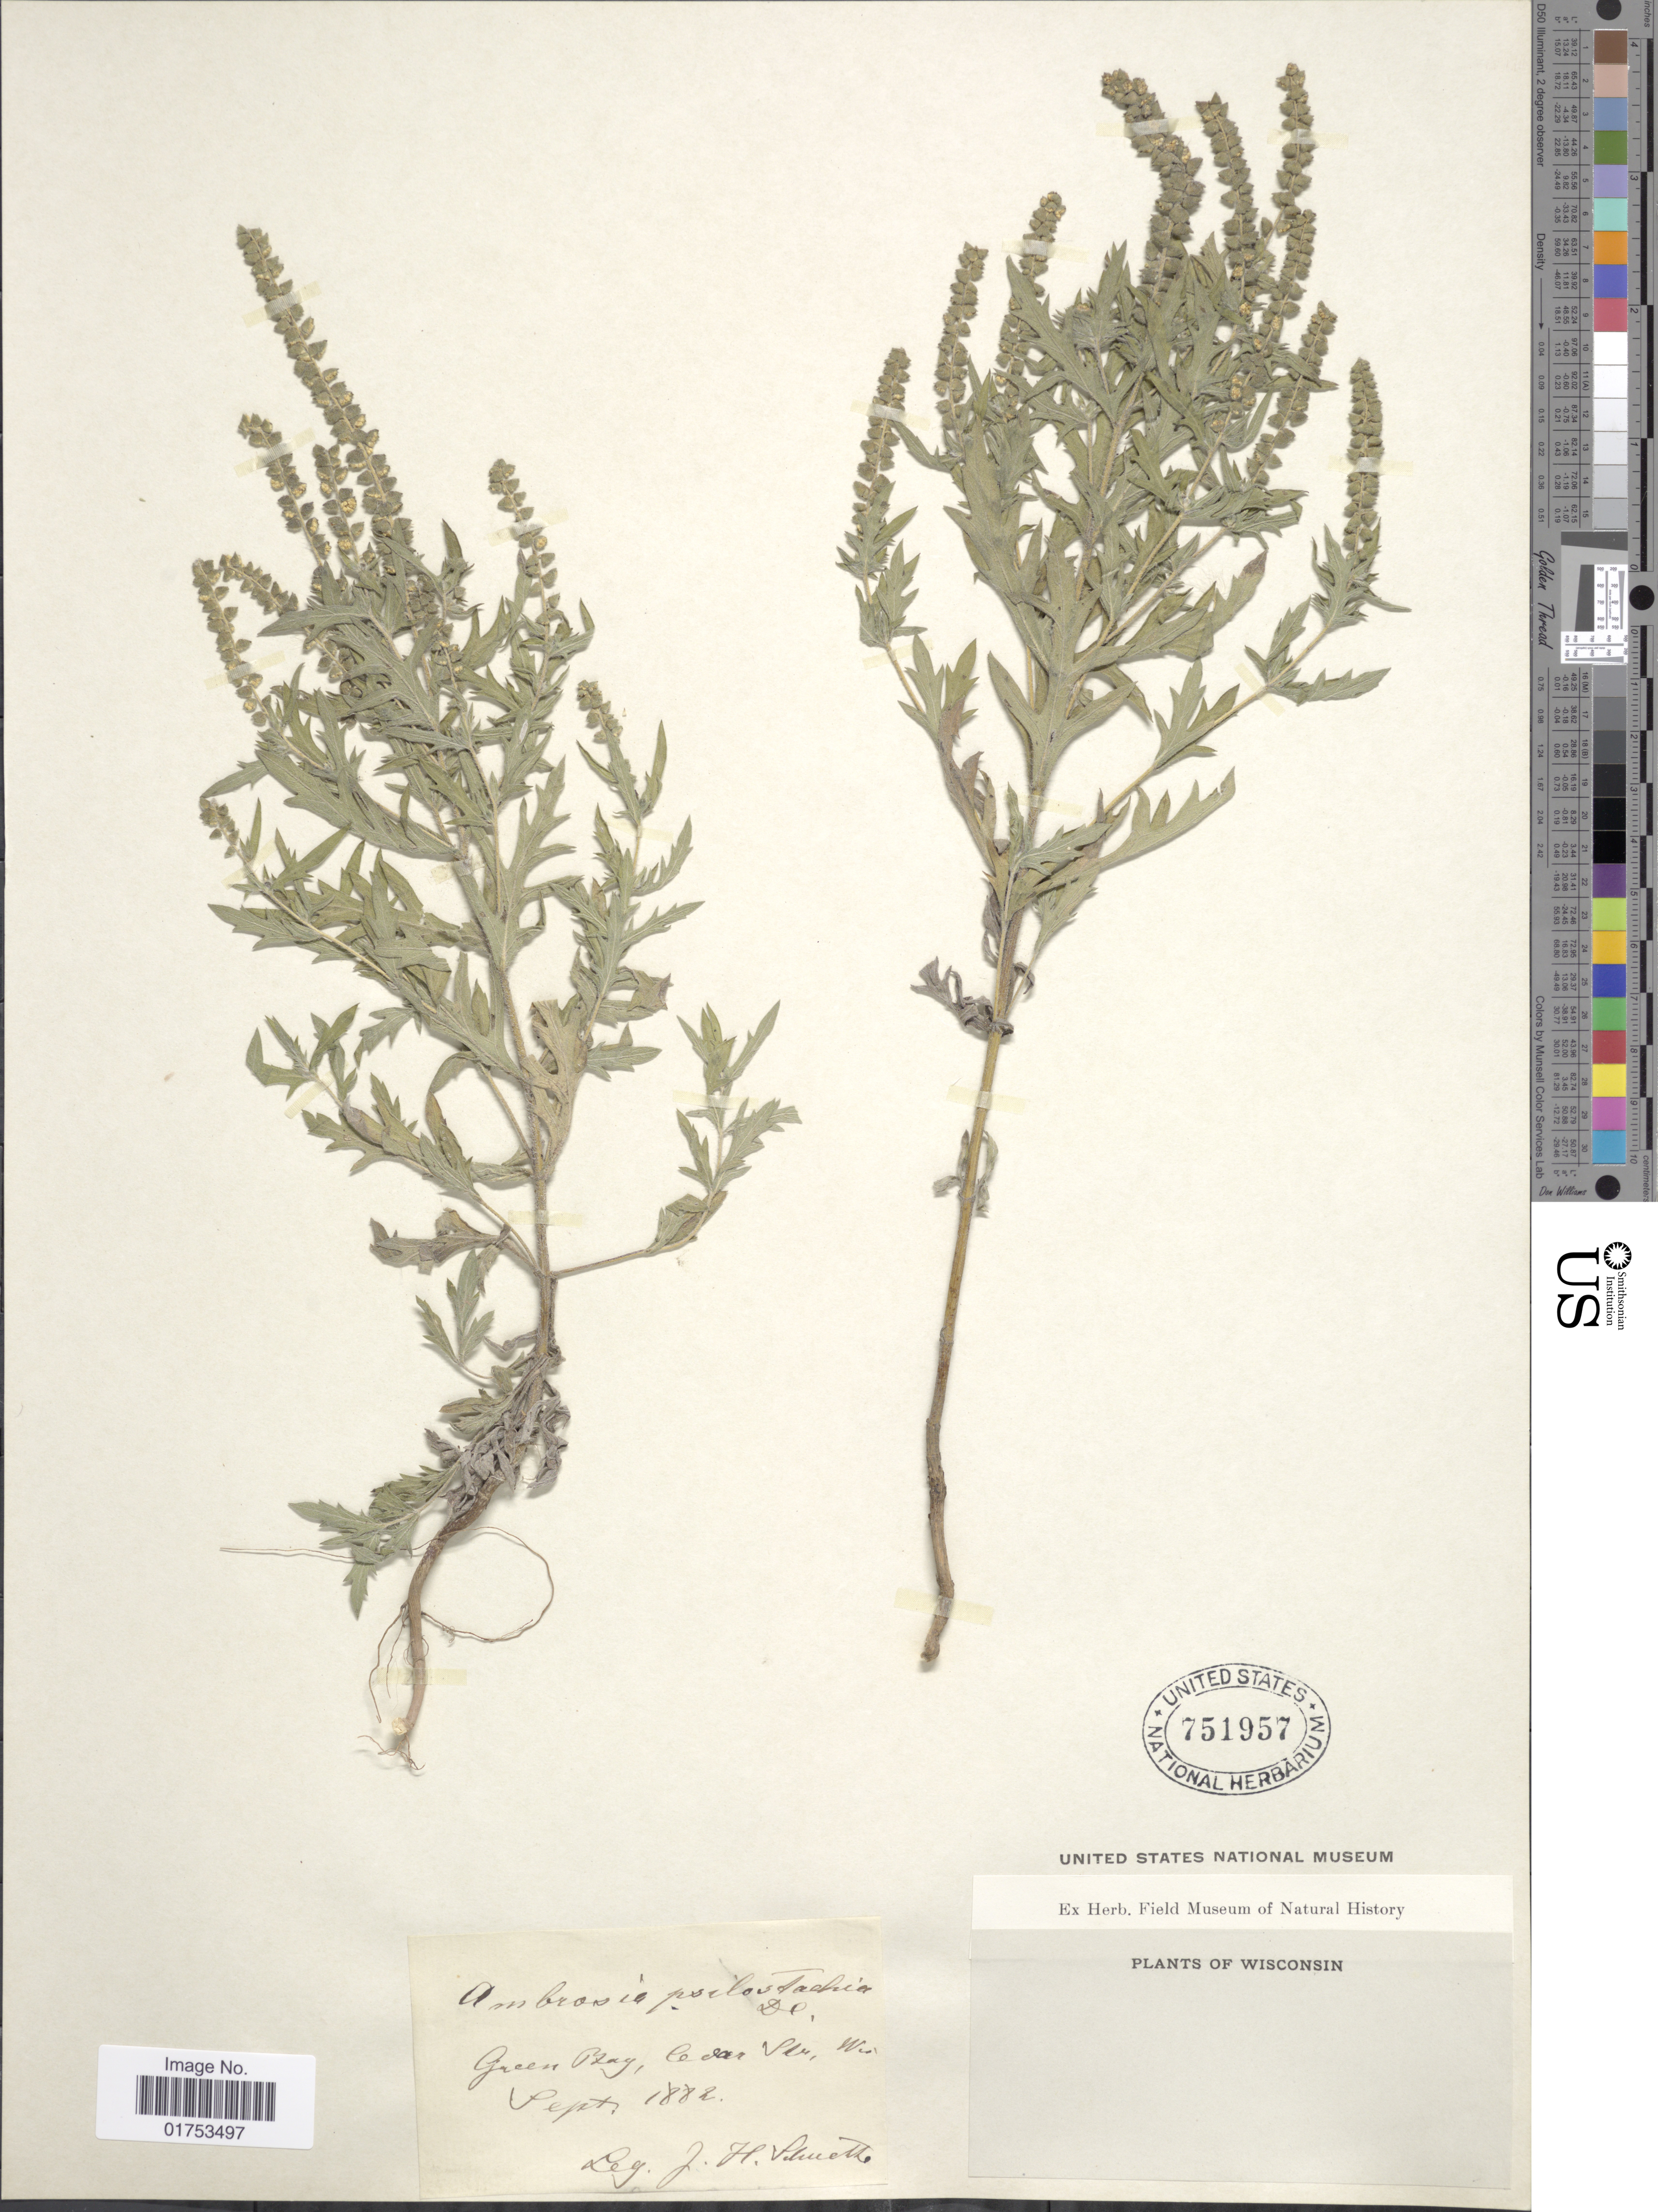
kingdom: Plantae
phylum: Tracheophyta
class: Magnoliopsida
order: Asterales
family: Asteraceae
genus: Ambrosia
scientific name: Ambrosia psilostachya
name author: DC.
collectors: J. H. Schuette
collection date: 1882-09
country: United States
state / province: Wisconsin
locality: Green Bay, Cedar Str., Wis.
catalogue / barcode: US 751957